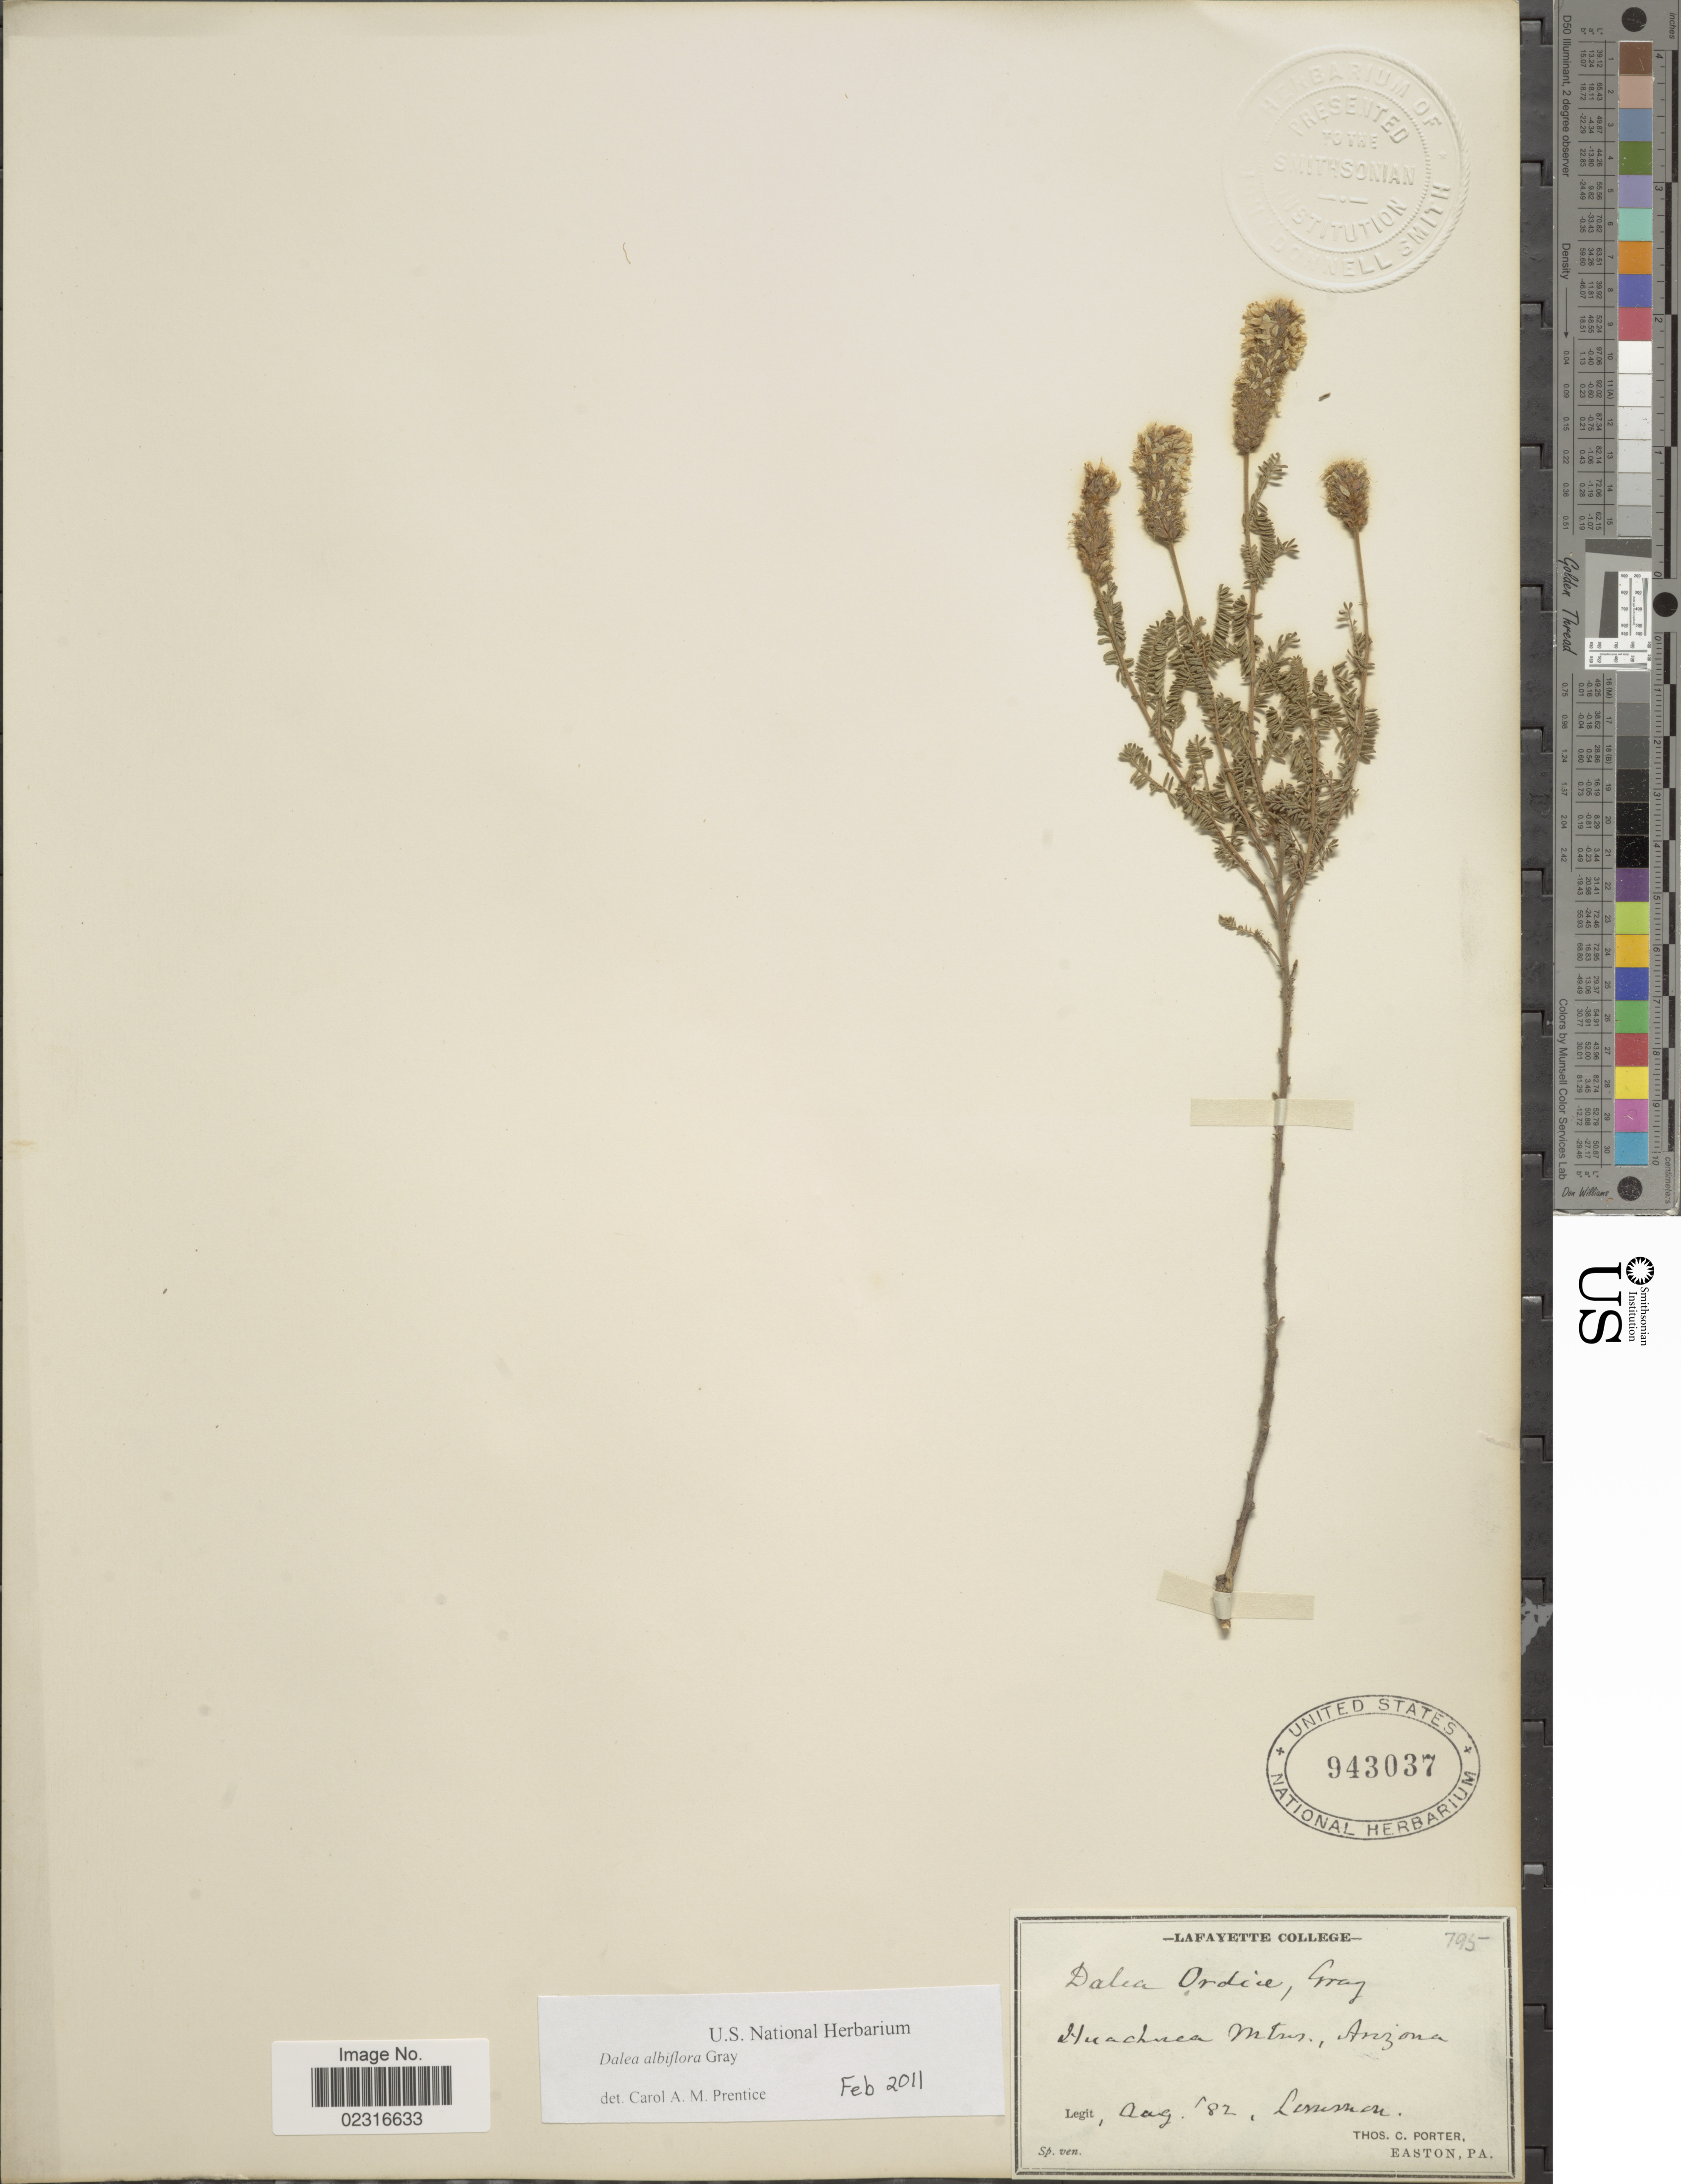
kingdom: Plantae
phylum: Tracheophyta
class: Magnoliopsida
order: Fabales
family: Fabaceae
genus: Dalea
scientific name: Dalea albiflora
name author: A. Gray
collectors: T. Porter & -- Lemmon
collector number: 795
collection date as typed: Transcribed d/m/y: /8/182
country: United States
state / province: Arizona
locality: Huachuca Mtns.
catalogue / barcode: US 943037